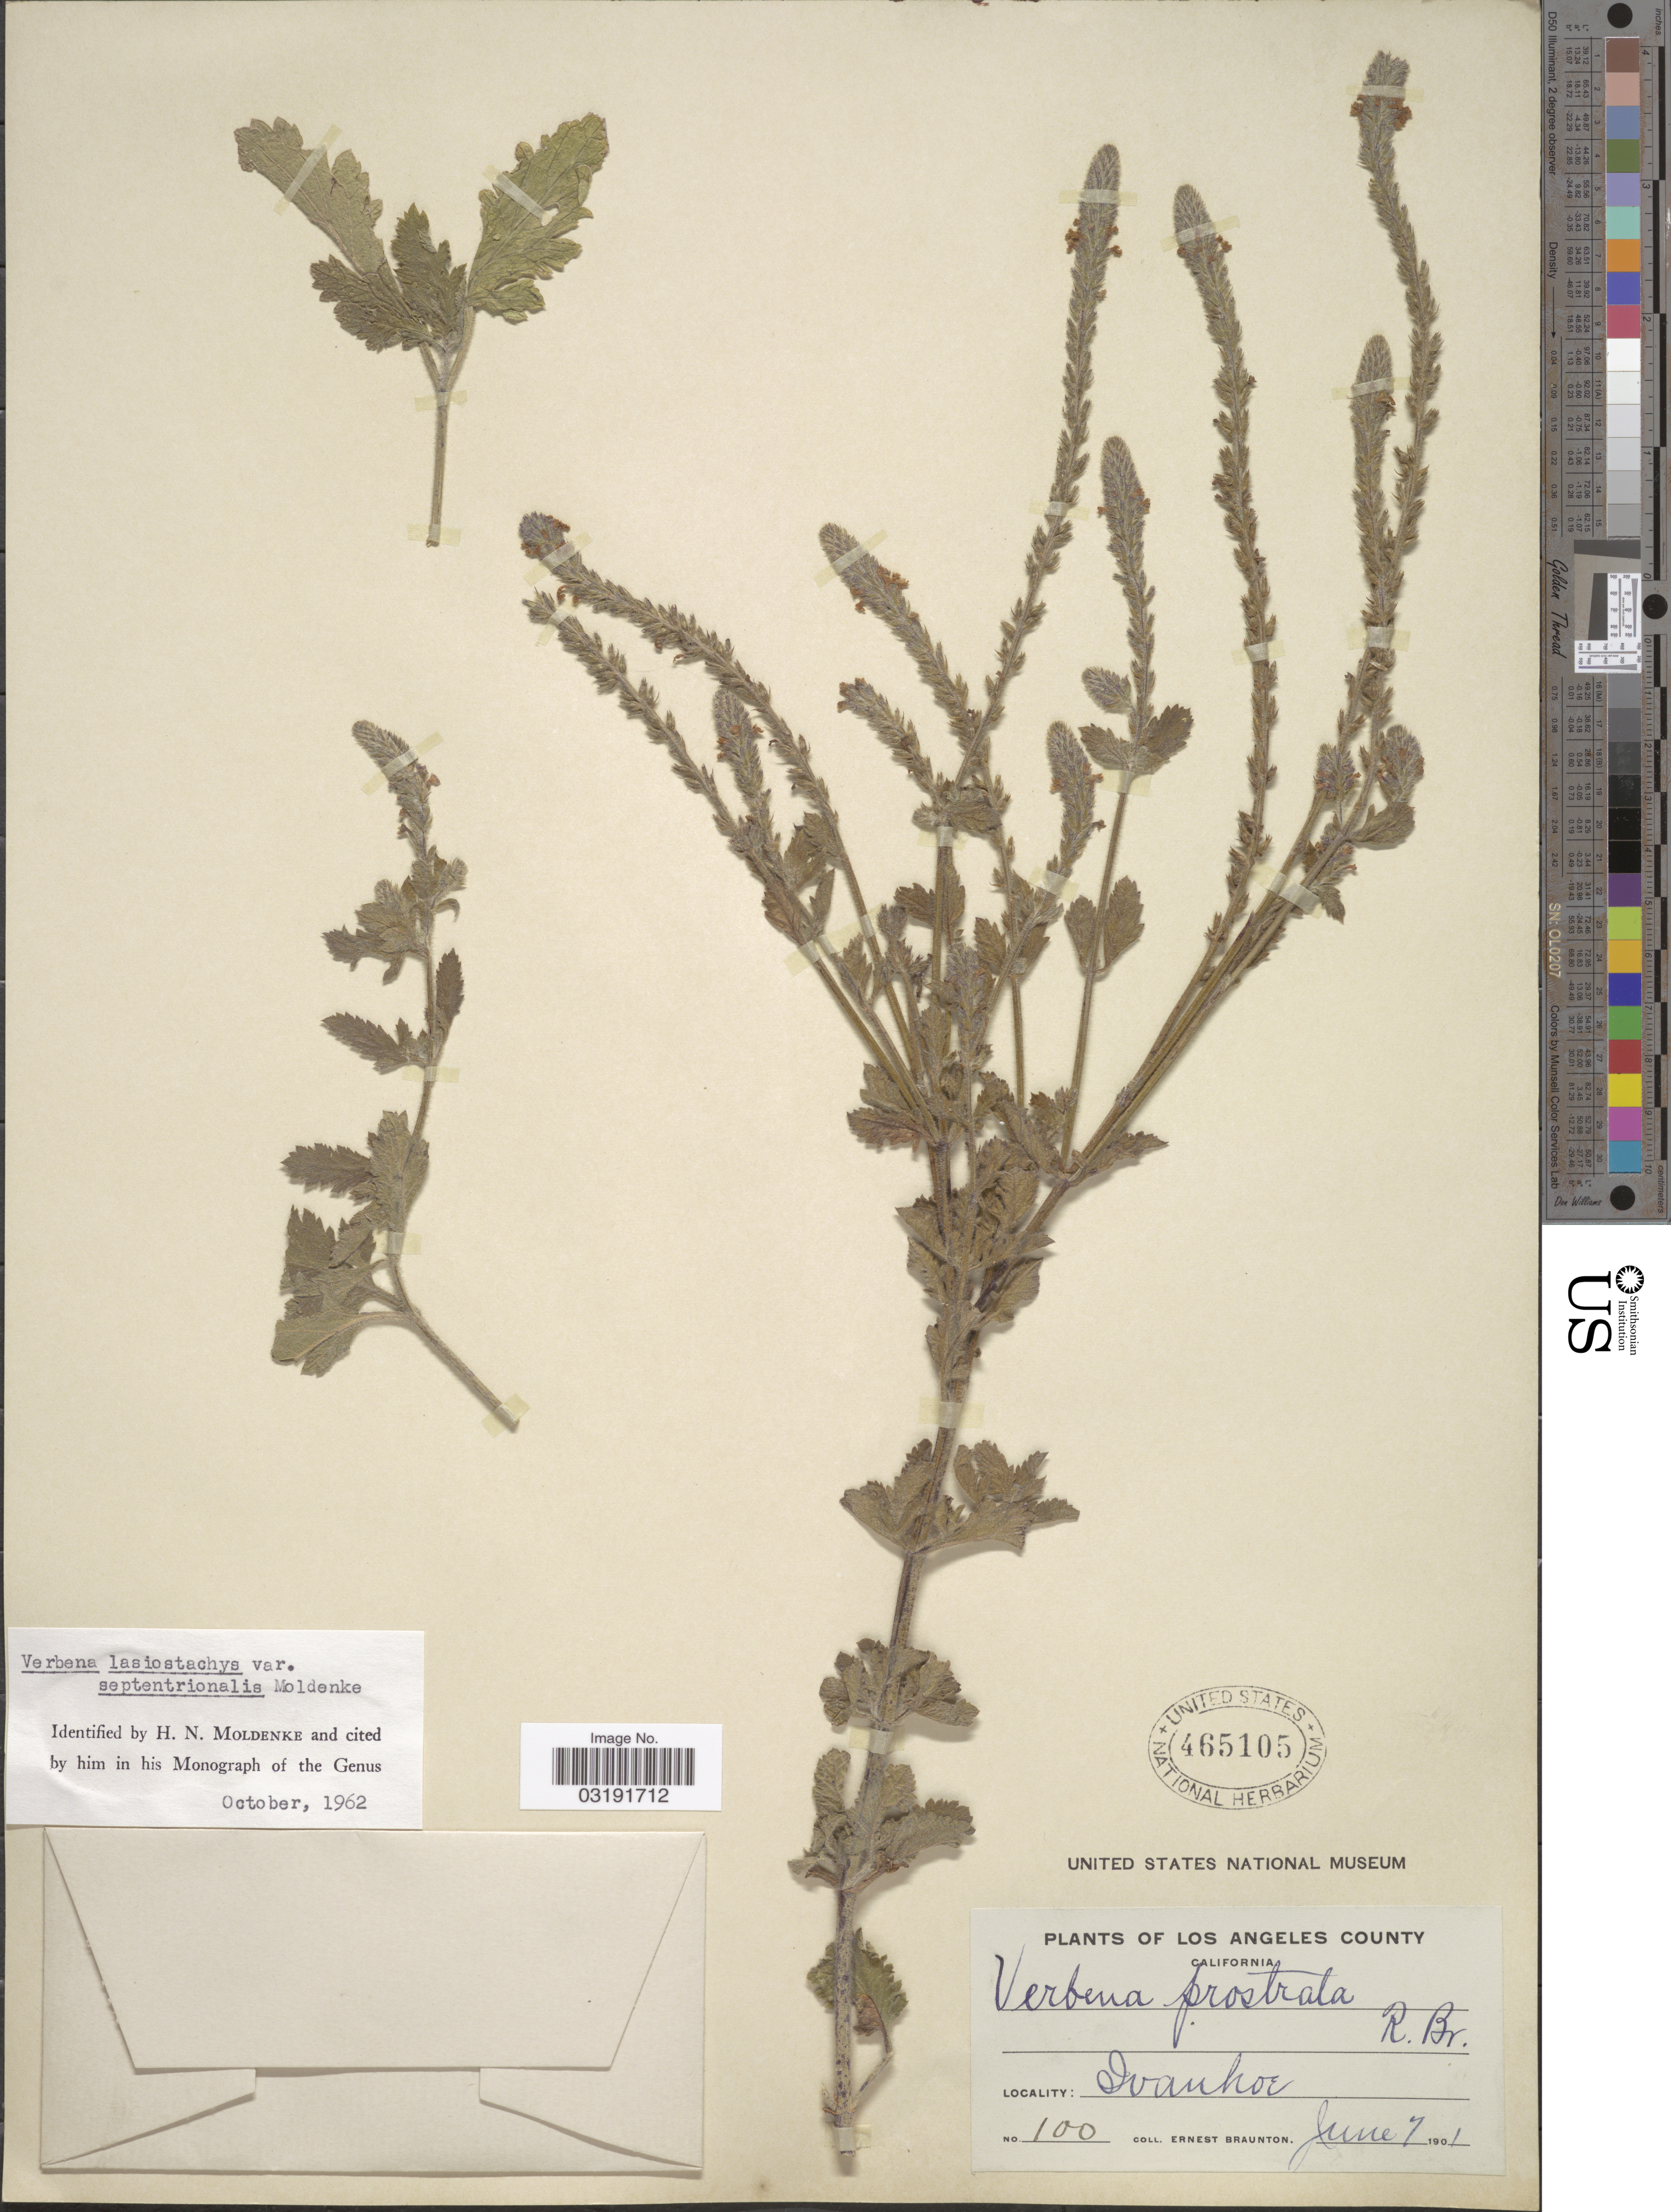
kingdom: Plantae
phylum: Tracheophyta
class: Magnoliopsida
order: Lamiales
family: Verbenaceae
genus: Verbena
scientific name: Verbena lasiostachys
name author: Link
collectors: E. Braunton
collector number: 100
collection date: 1901-06-07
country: United States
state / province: California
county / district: Los Angeles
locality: Los Angeles County. Ivanhoe.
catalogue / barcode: US 465105